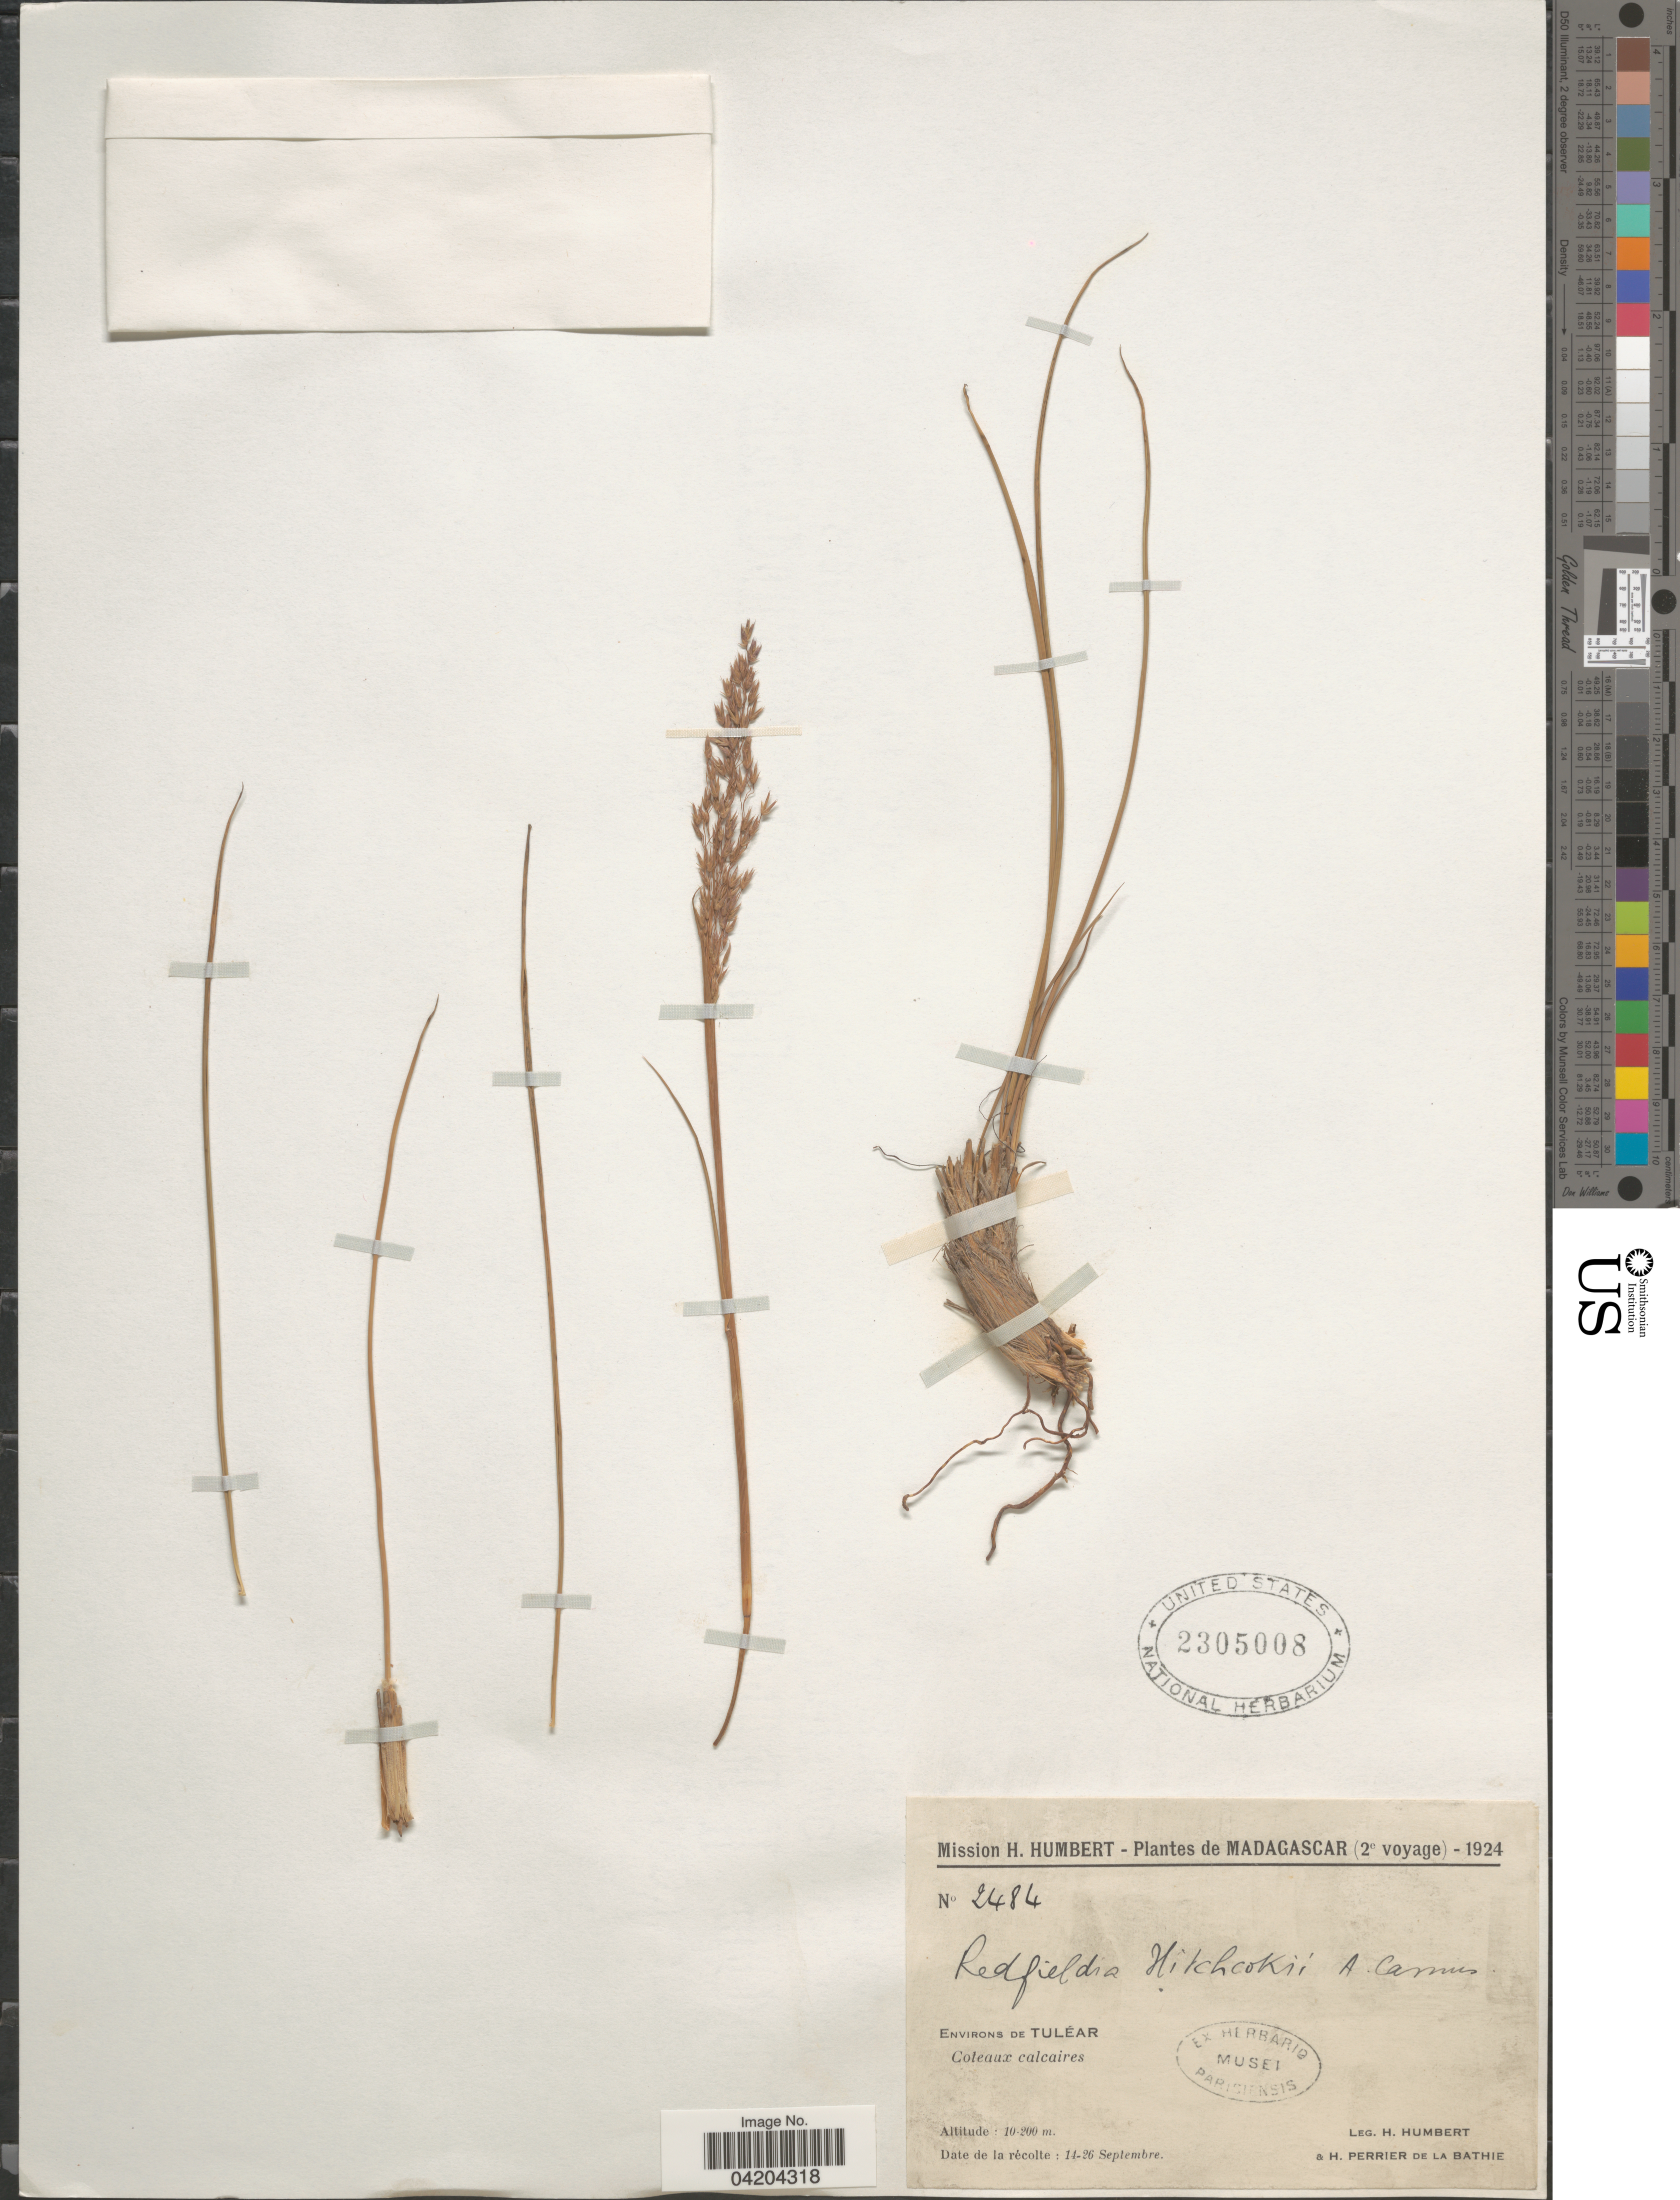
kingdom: Plantae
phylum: Tracheophyta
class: Liliopsida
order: Poales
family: Poaceae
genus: Styppeiochloa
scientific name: Styppeiochloa hitchcockii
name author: (A. Camus) Cope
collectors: H. Humbert & H. Perrier de la Bâthie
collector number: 2484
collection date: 1924-09-11/1924-09-26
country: Madagascar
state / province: Atsimo-Andrefana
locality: Madagascar (2e voyage) - 1924. Environs de Tuléar.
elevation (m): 10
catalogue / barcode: US 2305008